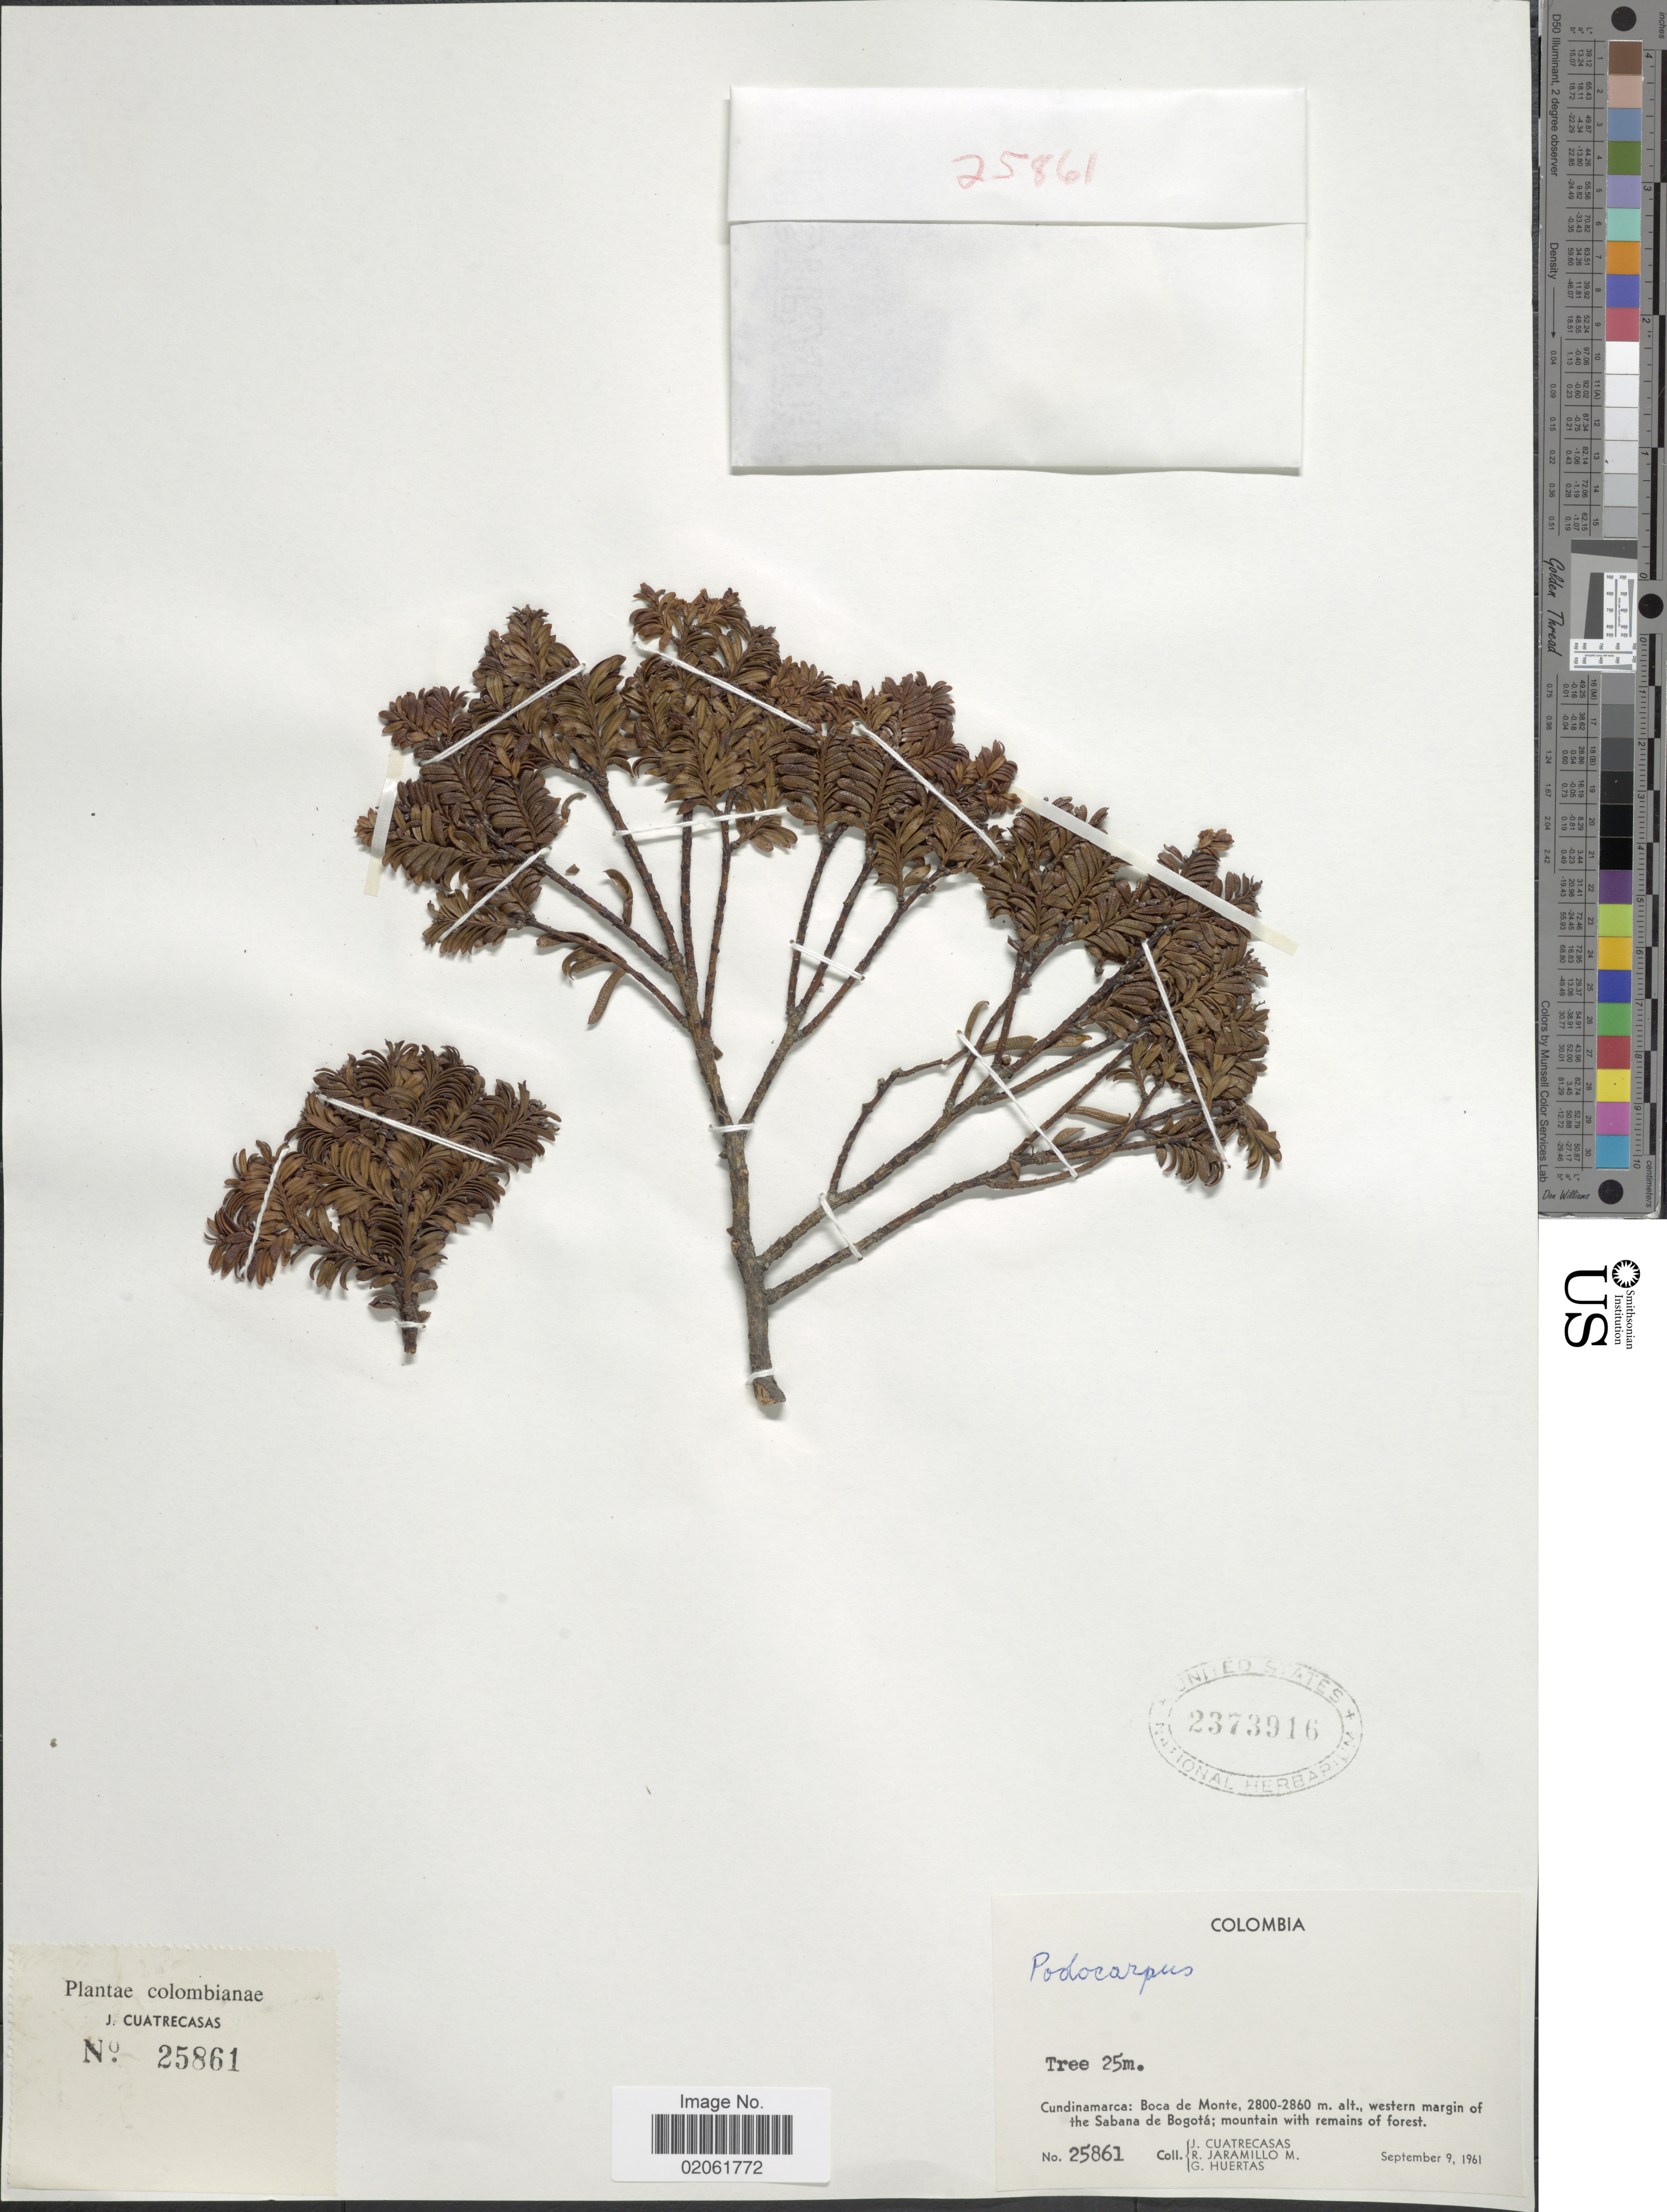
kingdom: Plantae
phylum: Tracheophyta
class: Pinopsida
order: Pinales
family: Podocarpaceae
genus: Podocarpus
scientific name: Podocarpus sp.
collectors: J. Cuatrecasas, R. Jaramillo M. & G. Huertas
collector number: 25861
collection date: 1961-09-09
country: Colombia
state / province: Cundinamarca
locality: Boca de Monte, western margin of the Sabana de Bogota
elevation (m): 2800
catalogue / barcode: US 2373916